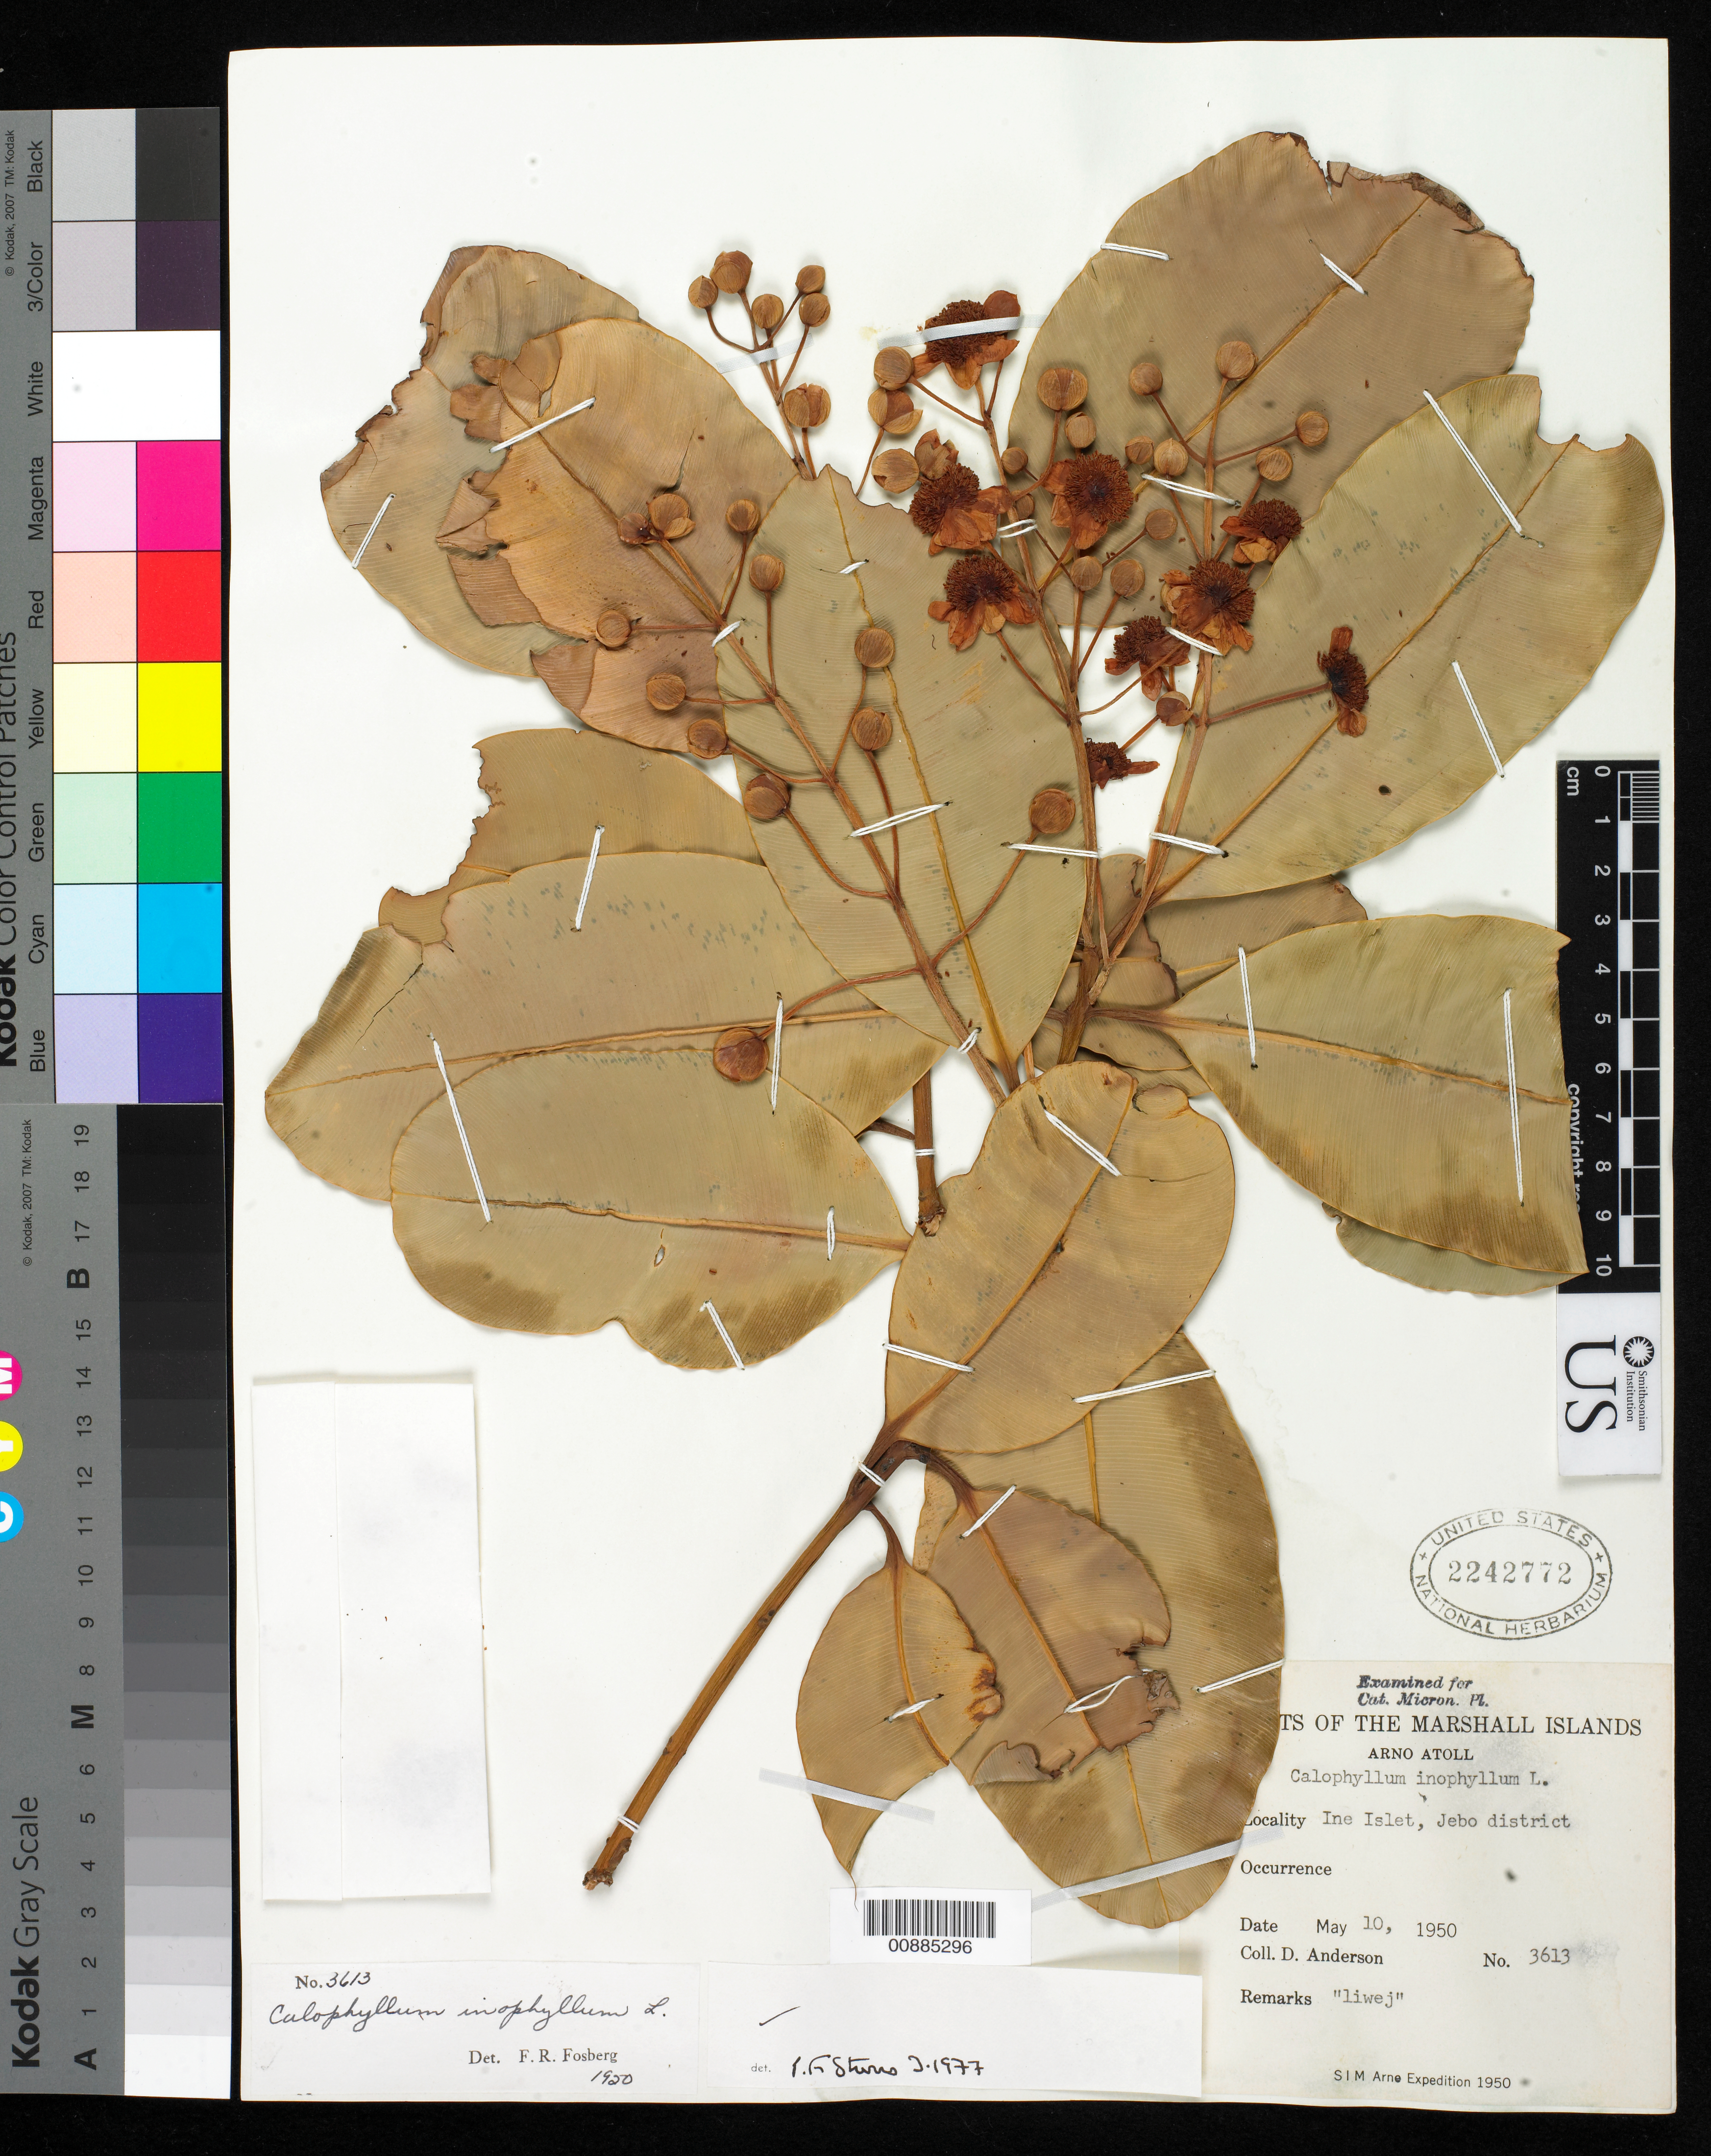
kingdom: Plantae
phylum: Tracheophyta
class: Magnoliopsida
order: Malpighiales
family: Calophyllaceae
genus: Calophyllum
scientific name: Calophyllum inophyllum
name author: L.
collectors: D. Anderson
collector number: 3613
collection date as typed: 10 May 1950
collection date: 1950-05-10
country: Marshall Islands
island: Arno Atoll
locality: Ine Islet, Jebo District.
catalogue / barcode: US 885296